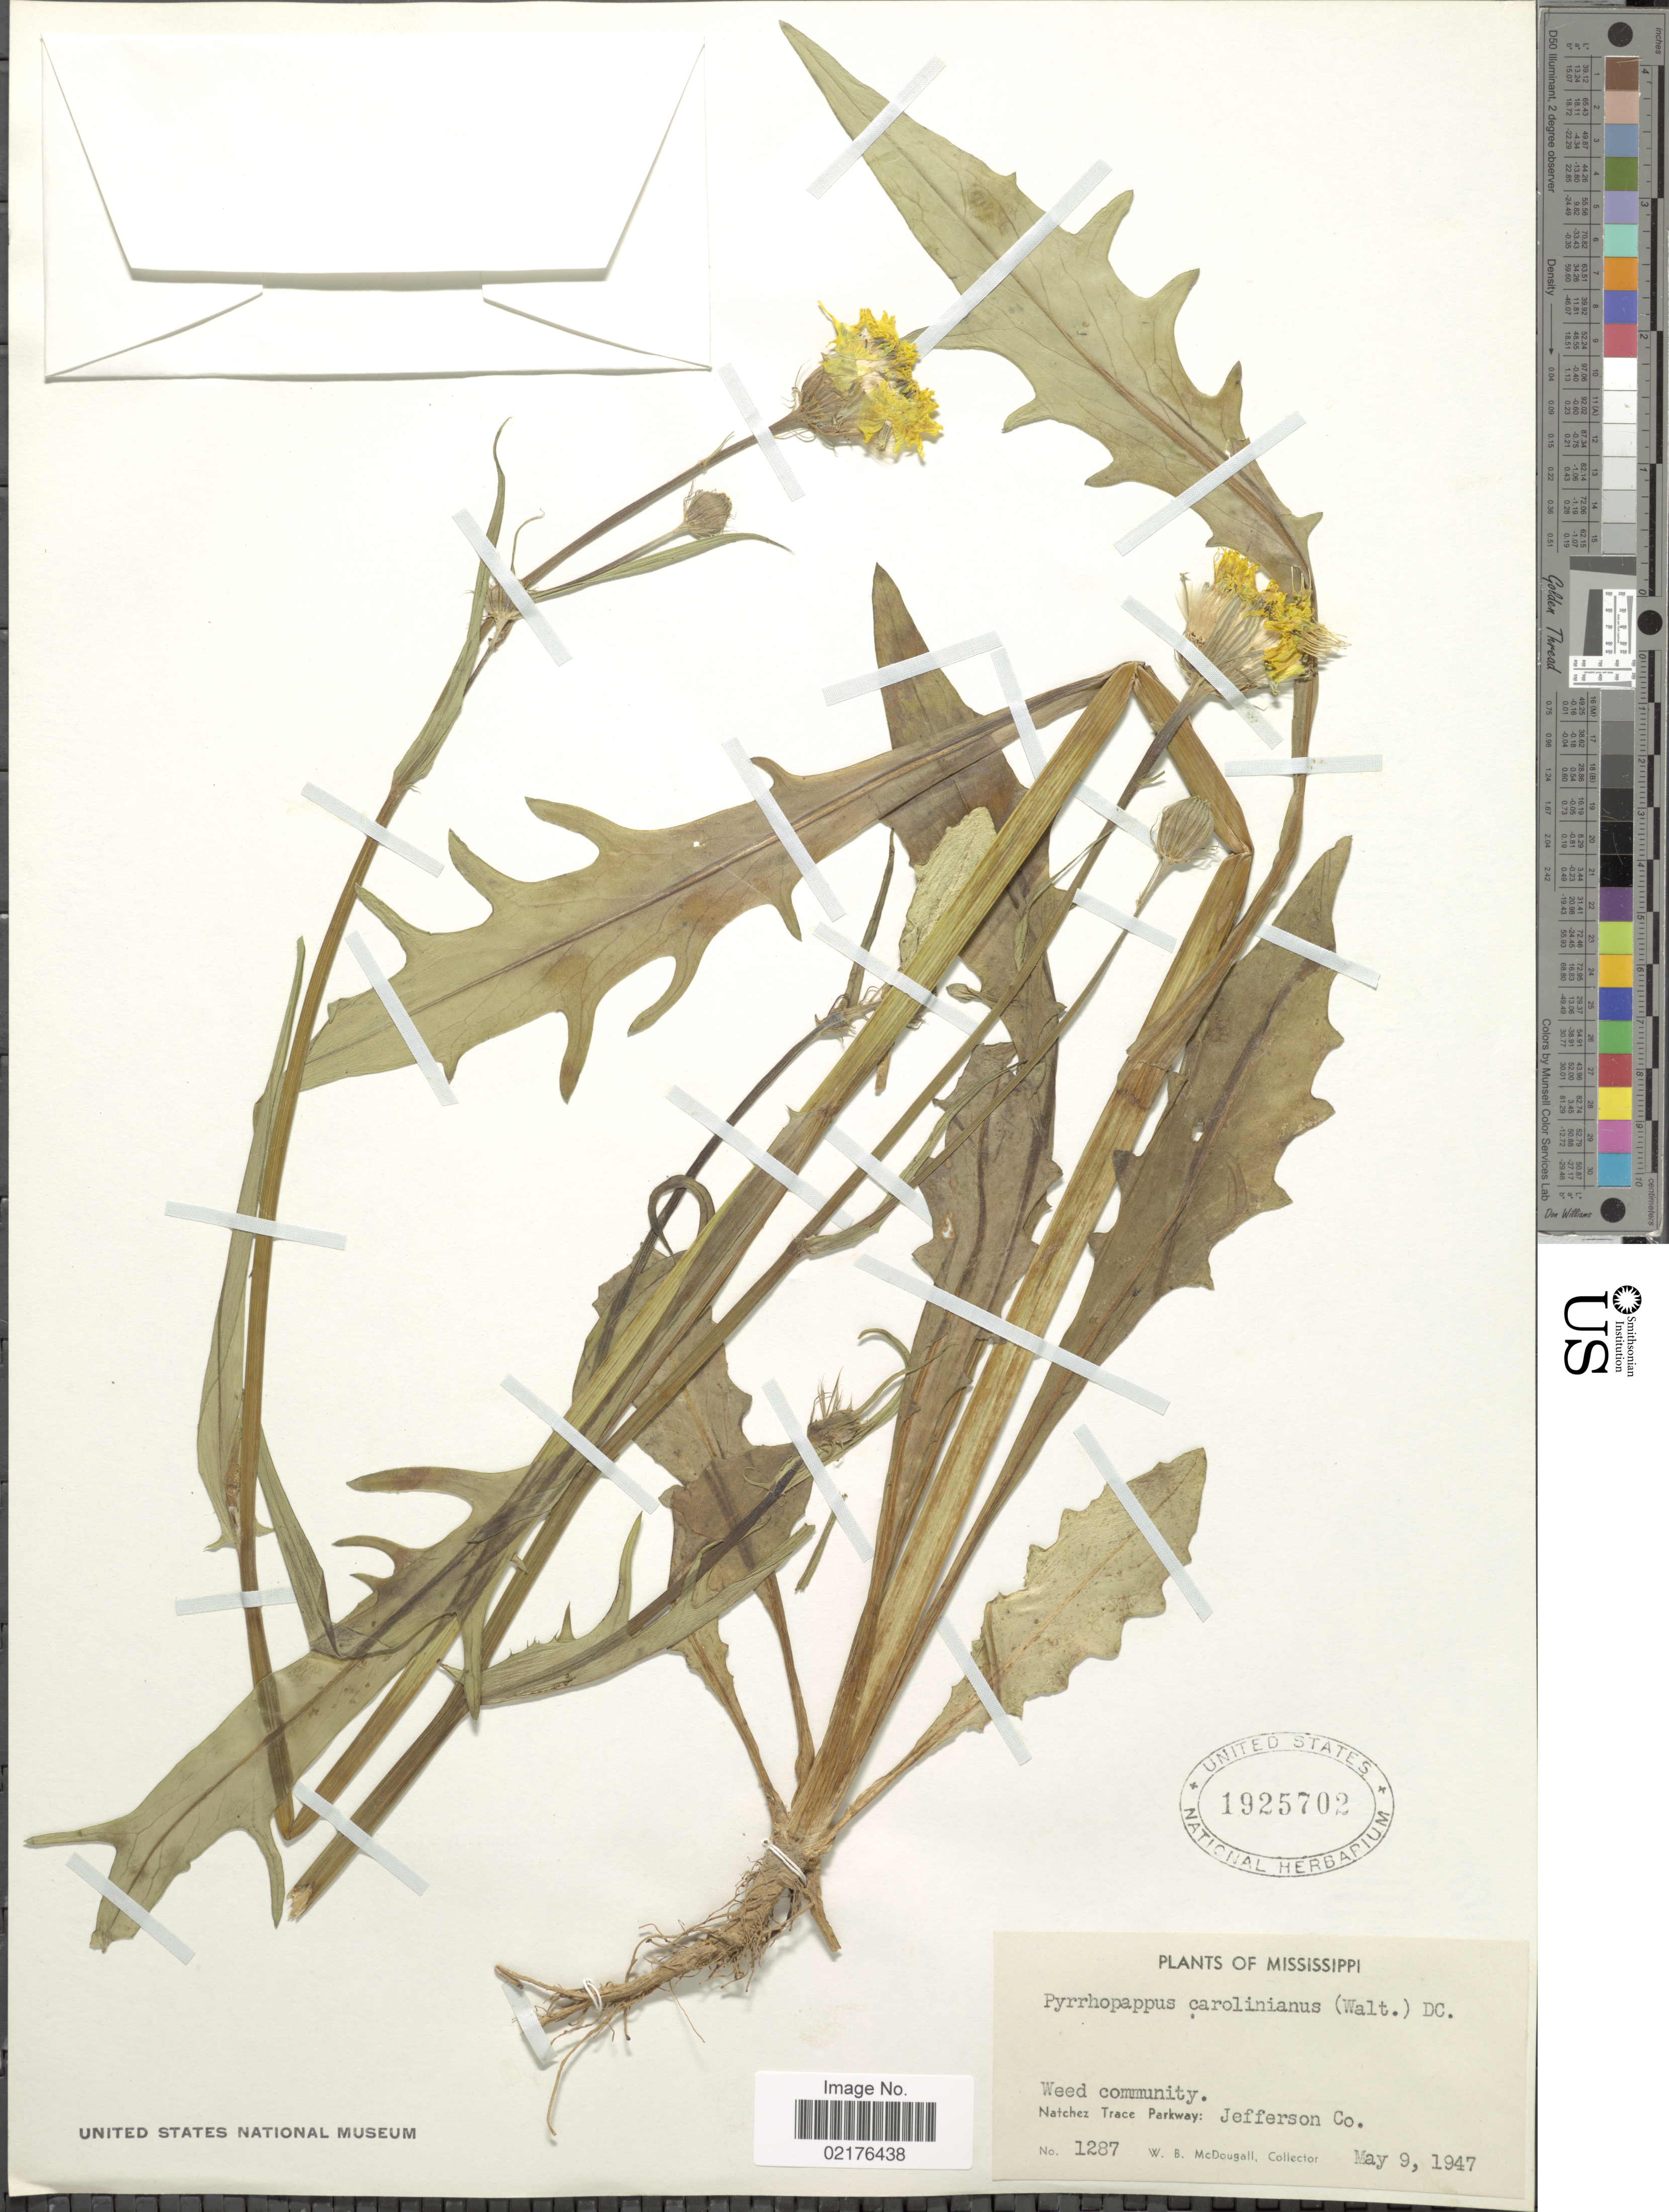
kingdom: Plantae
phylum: Tracheophyta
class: Magnoliopsida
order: Asterales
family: Asteraceae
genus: Pyrrhopappus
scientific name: Pyrrhopappus carolinianus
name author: (Walter) DC.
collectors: W. B. McDougall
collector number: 1287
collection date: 1947-05-09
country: United States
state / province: Mississippi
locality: Weed community, Natchez Trace Parkway: Jefferson Co.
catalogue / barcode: US 1925702